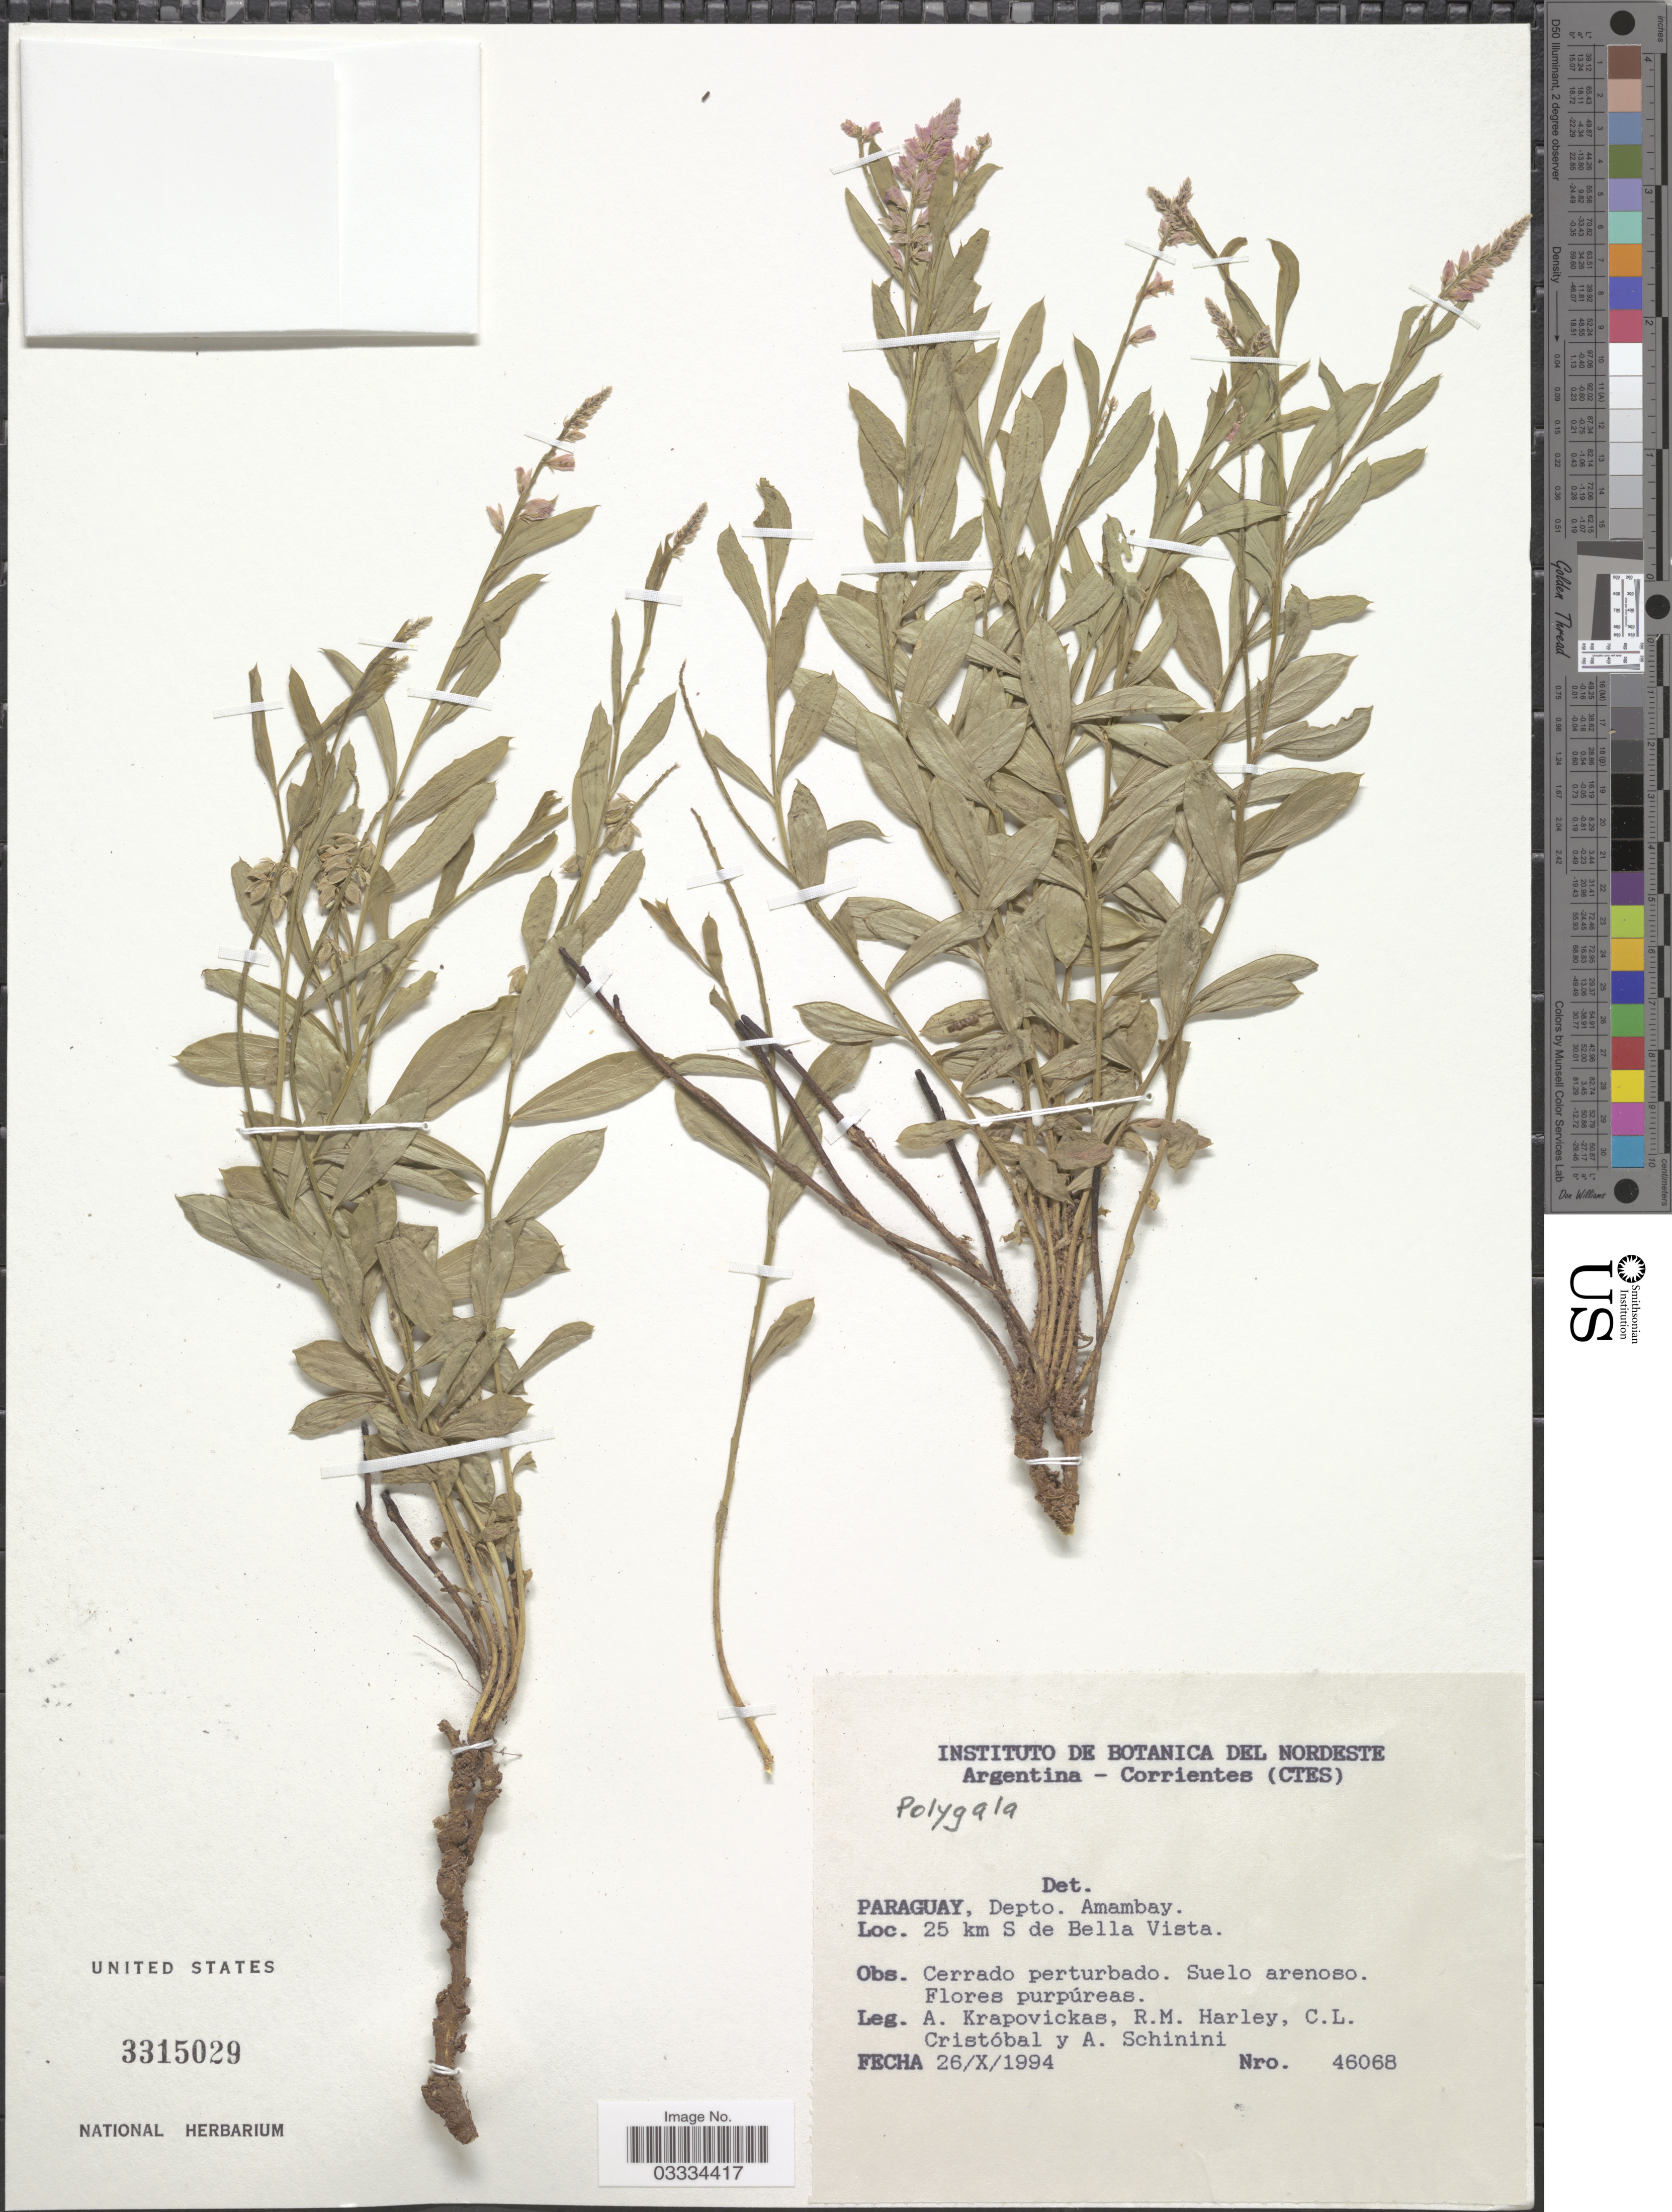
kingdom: Plantae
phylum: Tracheophyta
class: Magnoliopsida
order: Fabales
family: Polygalaceae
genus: Polygala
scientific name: Polygala sp.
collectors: A. Krapovickas, R. M. Harley, C. L. Cristóbal & A. Schinini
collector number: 46068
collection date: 1994-10-26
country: Paraguay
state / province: Amambay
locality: Depto. Amambay. 25 km S de Bella Vista.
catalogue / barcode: US 3315029